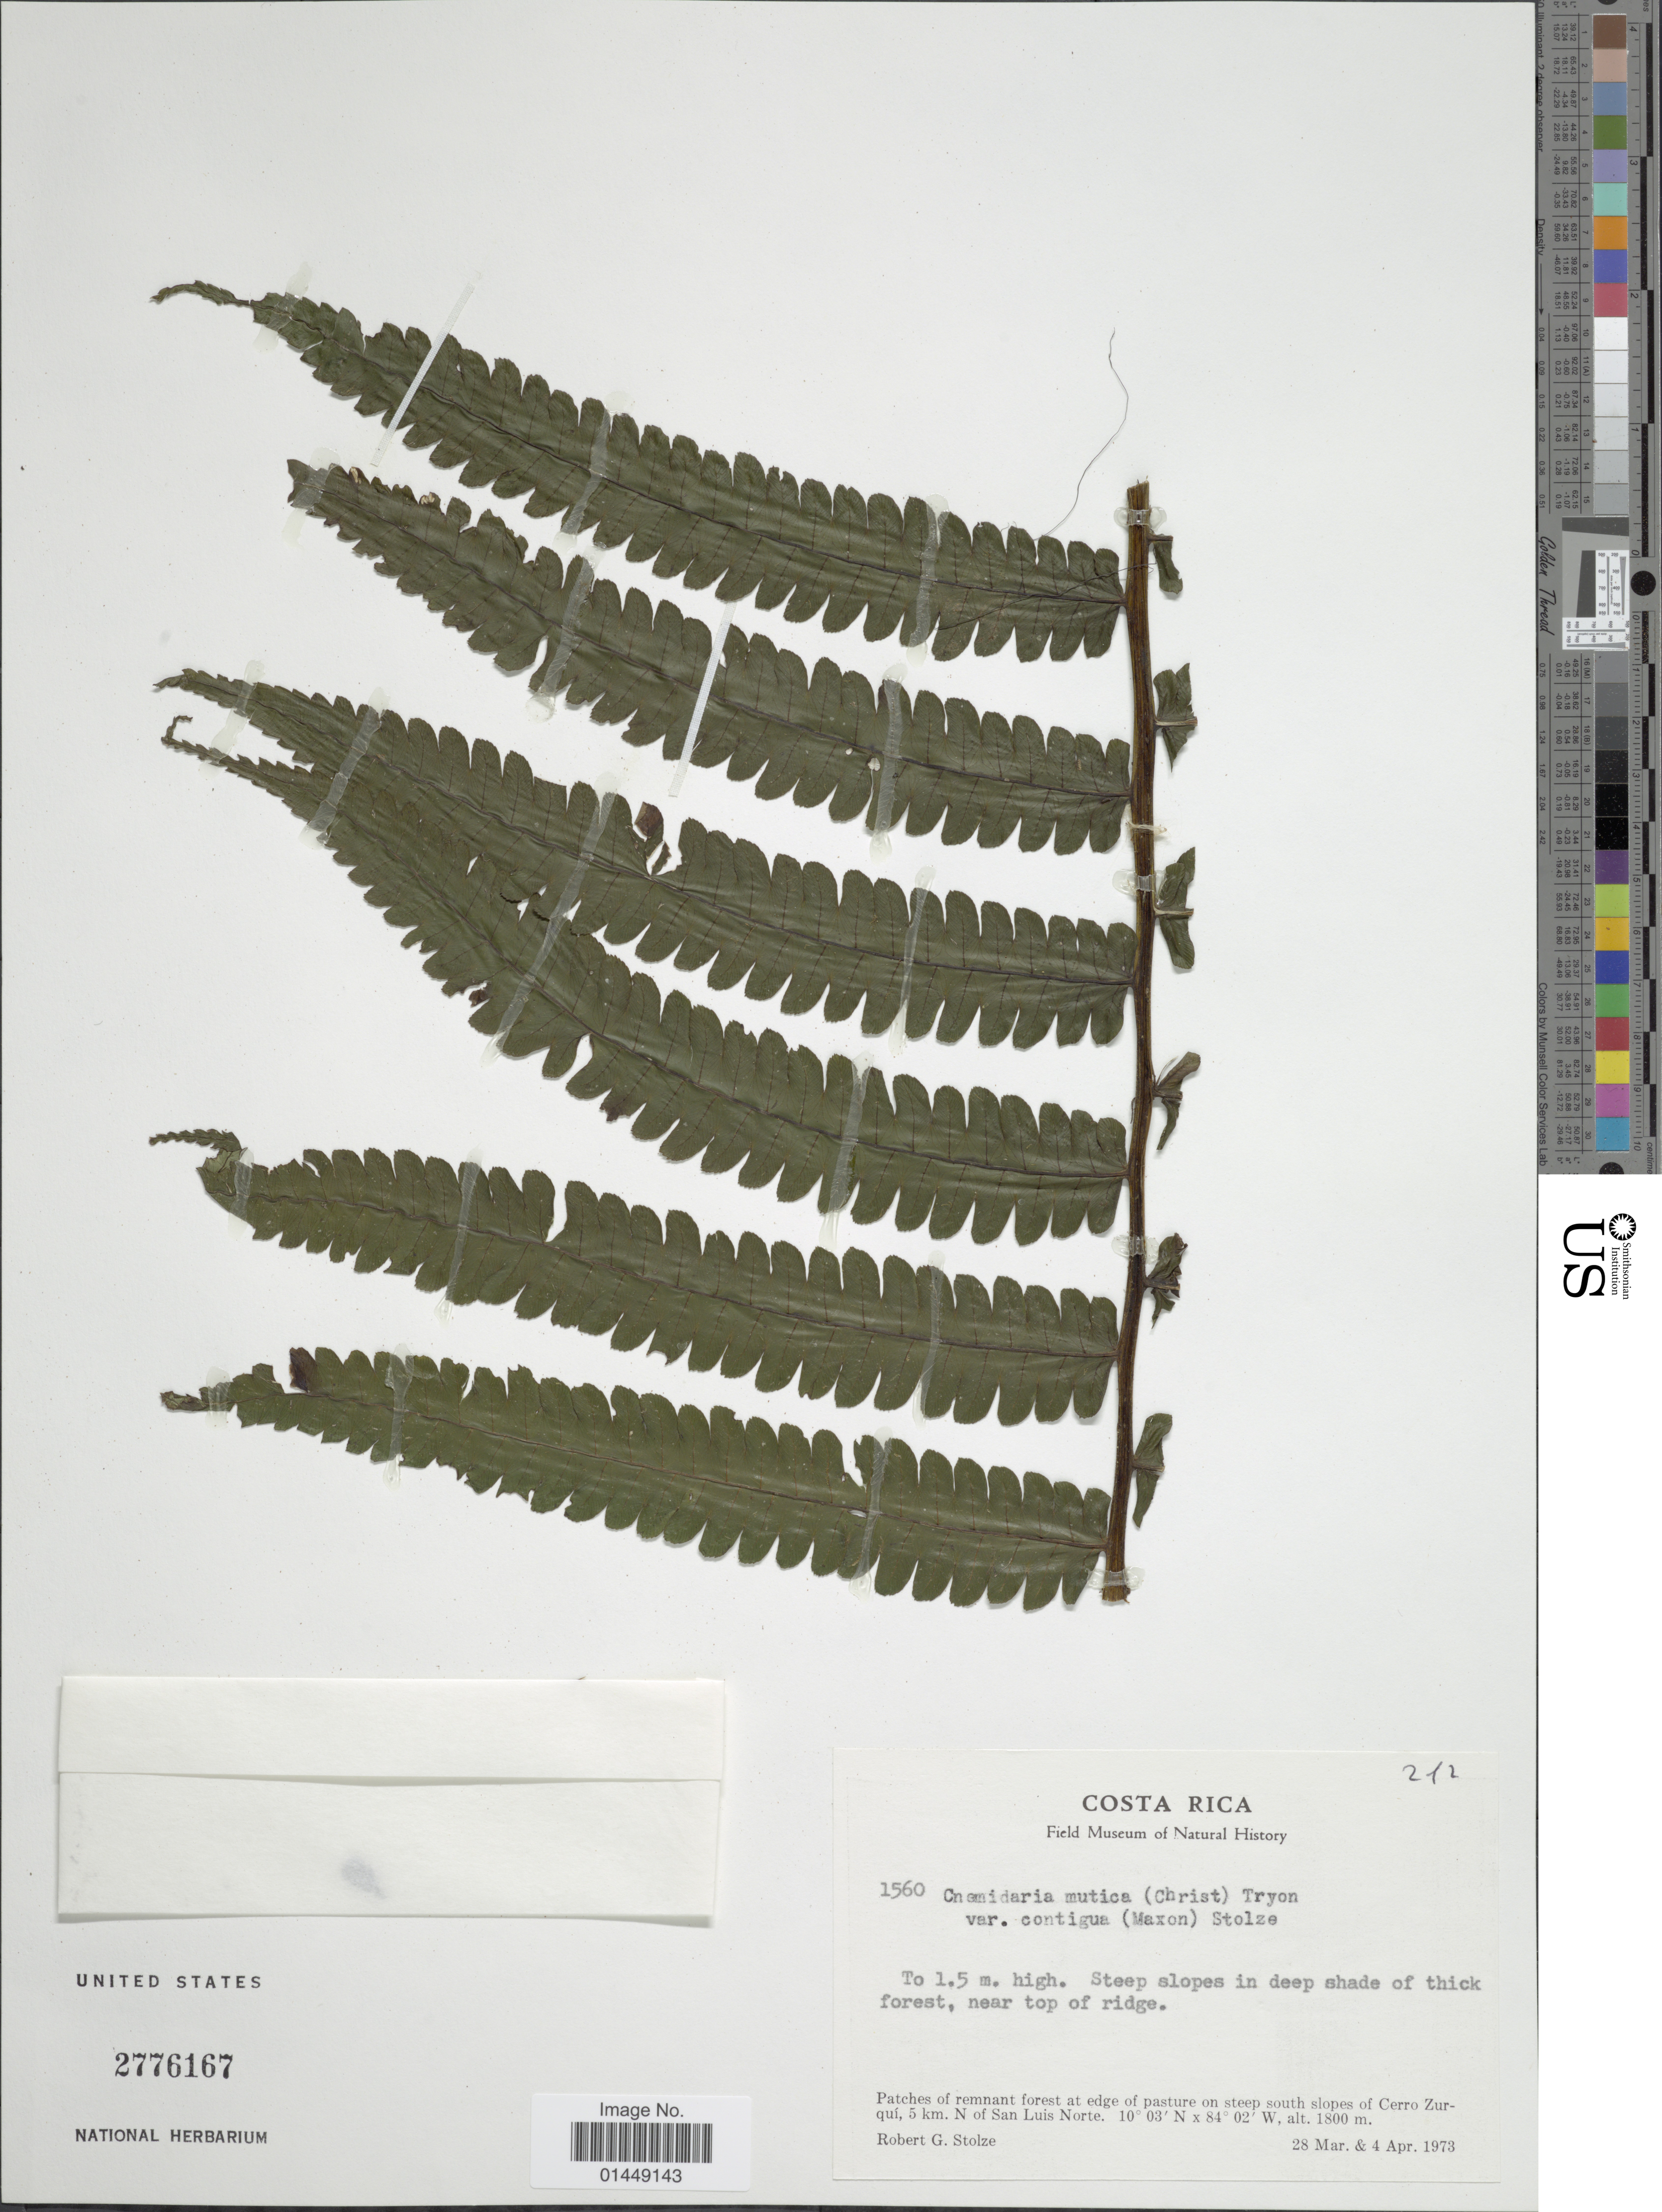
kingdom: Plantae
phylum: Tracheophyta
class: Polypodiopsida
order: Cyatheales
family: Cyatheaceae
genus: Cyathea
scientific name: Cyathea mutica var. contigua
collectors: R. G. Stolze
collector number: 1560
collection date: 1973-03-28/1973-04-04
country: Costa Rica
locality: Patches of remnant forest at edge of pasture on steep south slopes of Cerro Zurquí, 5 km. N of San Luis Norte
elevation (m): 1800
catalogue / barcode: US 2776167